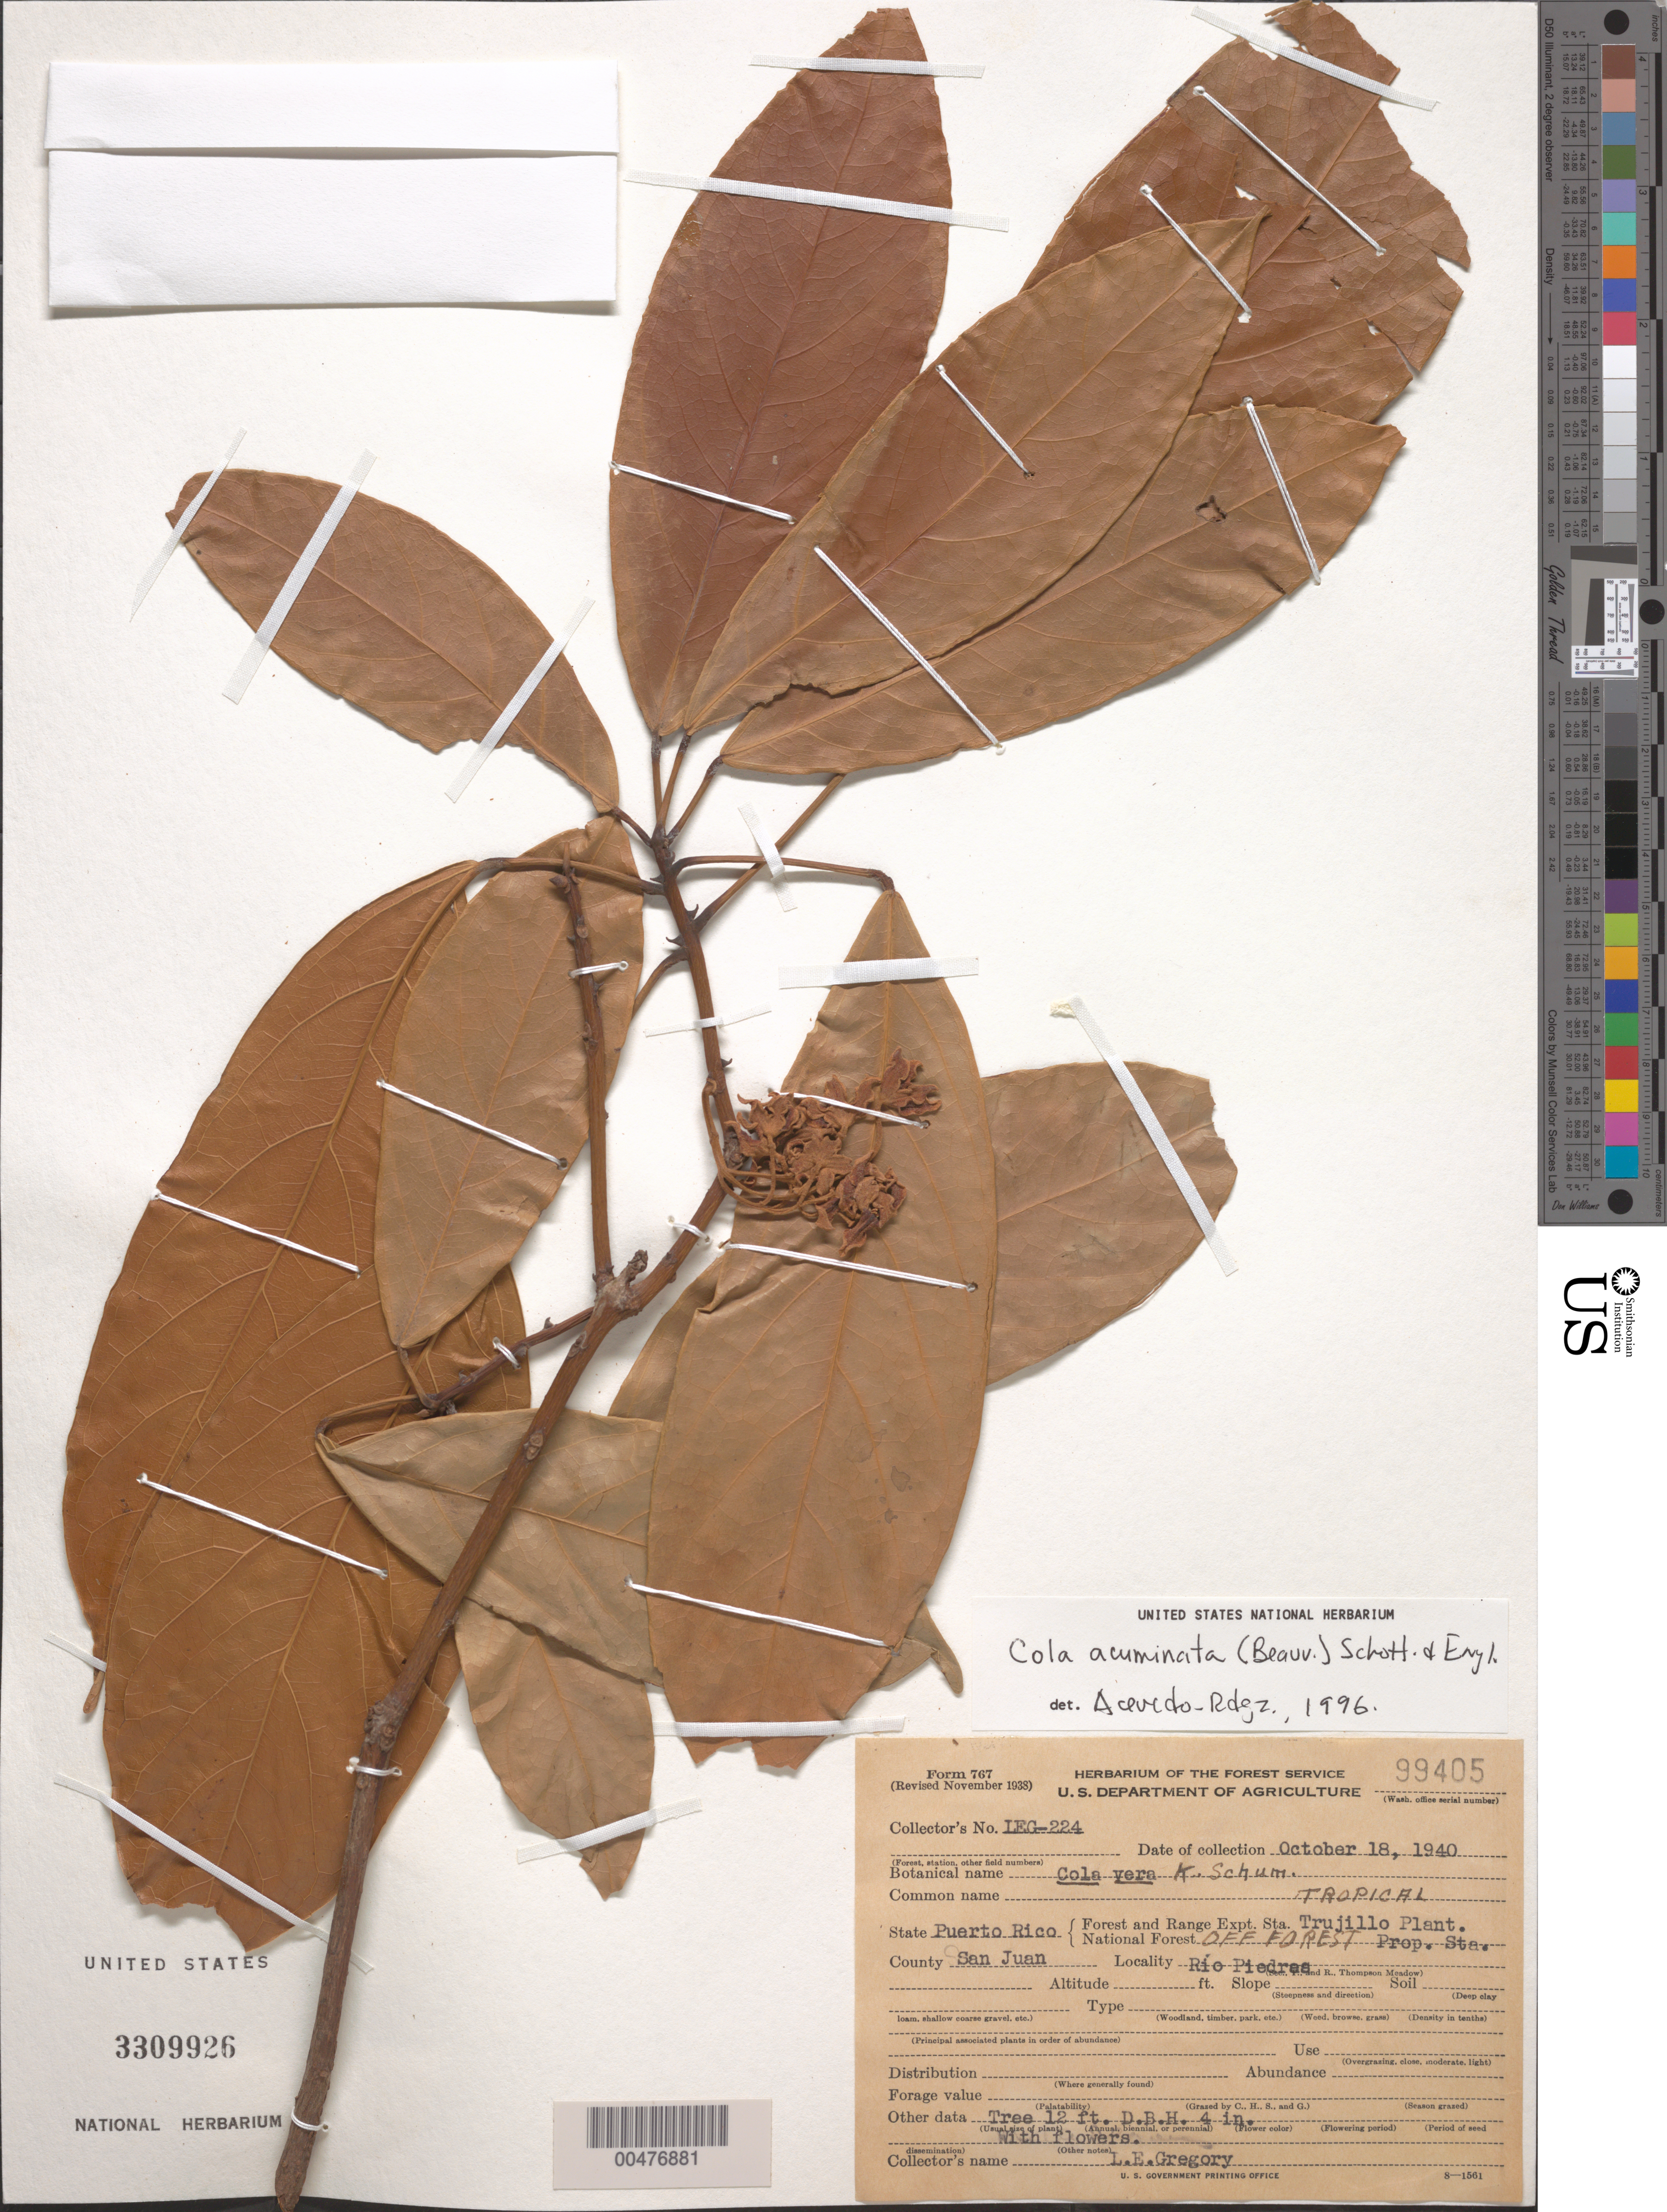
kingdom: Plantae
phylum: Tracheophyta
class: Magnoliopsida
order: Malvales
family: Malvaceae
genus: Cola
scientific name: Cola acuminata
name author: (P. Beauv.) Schott & Endl.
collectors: L. E. Gregory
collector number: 224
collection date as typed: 18 Oct 1940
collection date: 1940-10-18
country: Puerto Rico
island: Greater Antilles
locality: San Juan, Rio Piedras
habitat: tropical OFF forest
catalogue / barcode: US 3309926